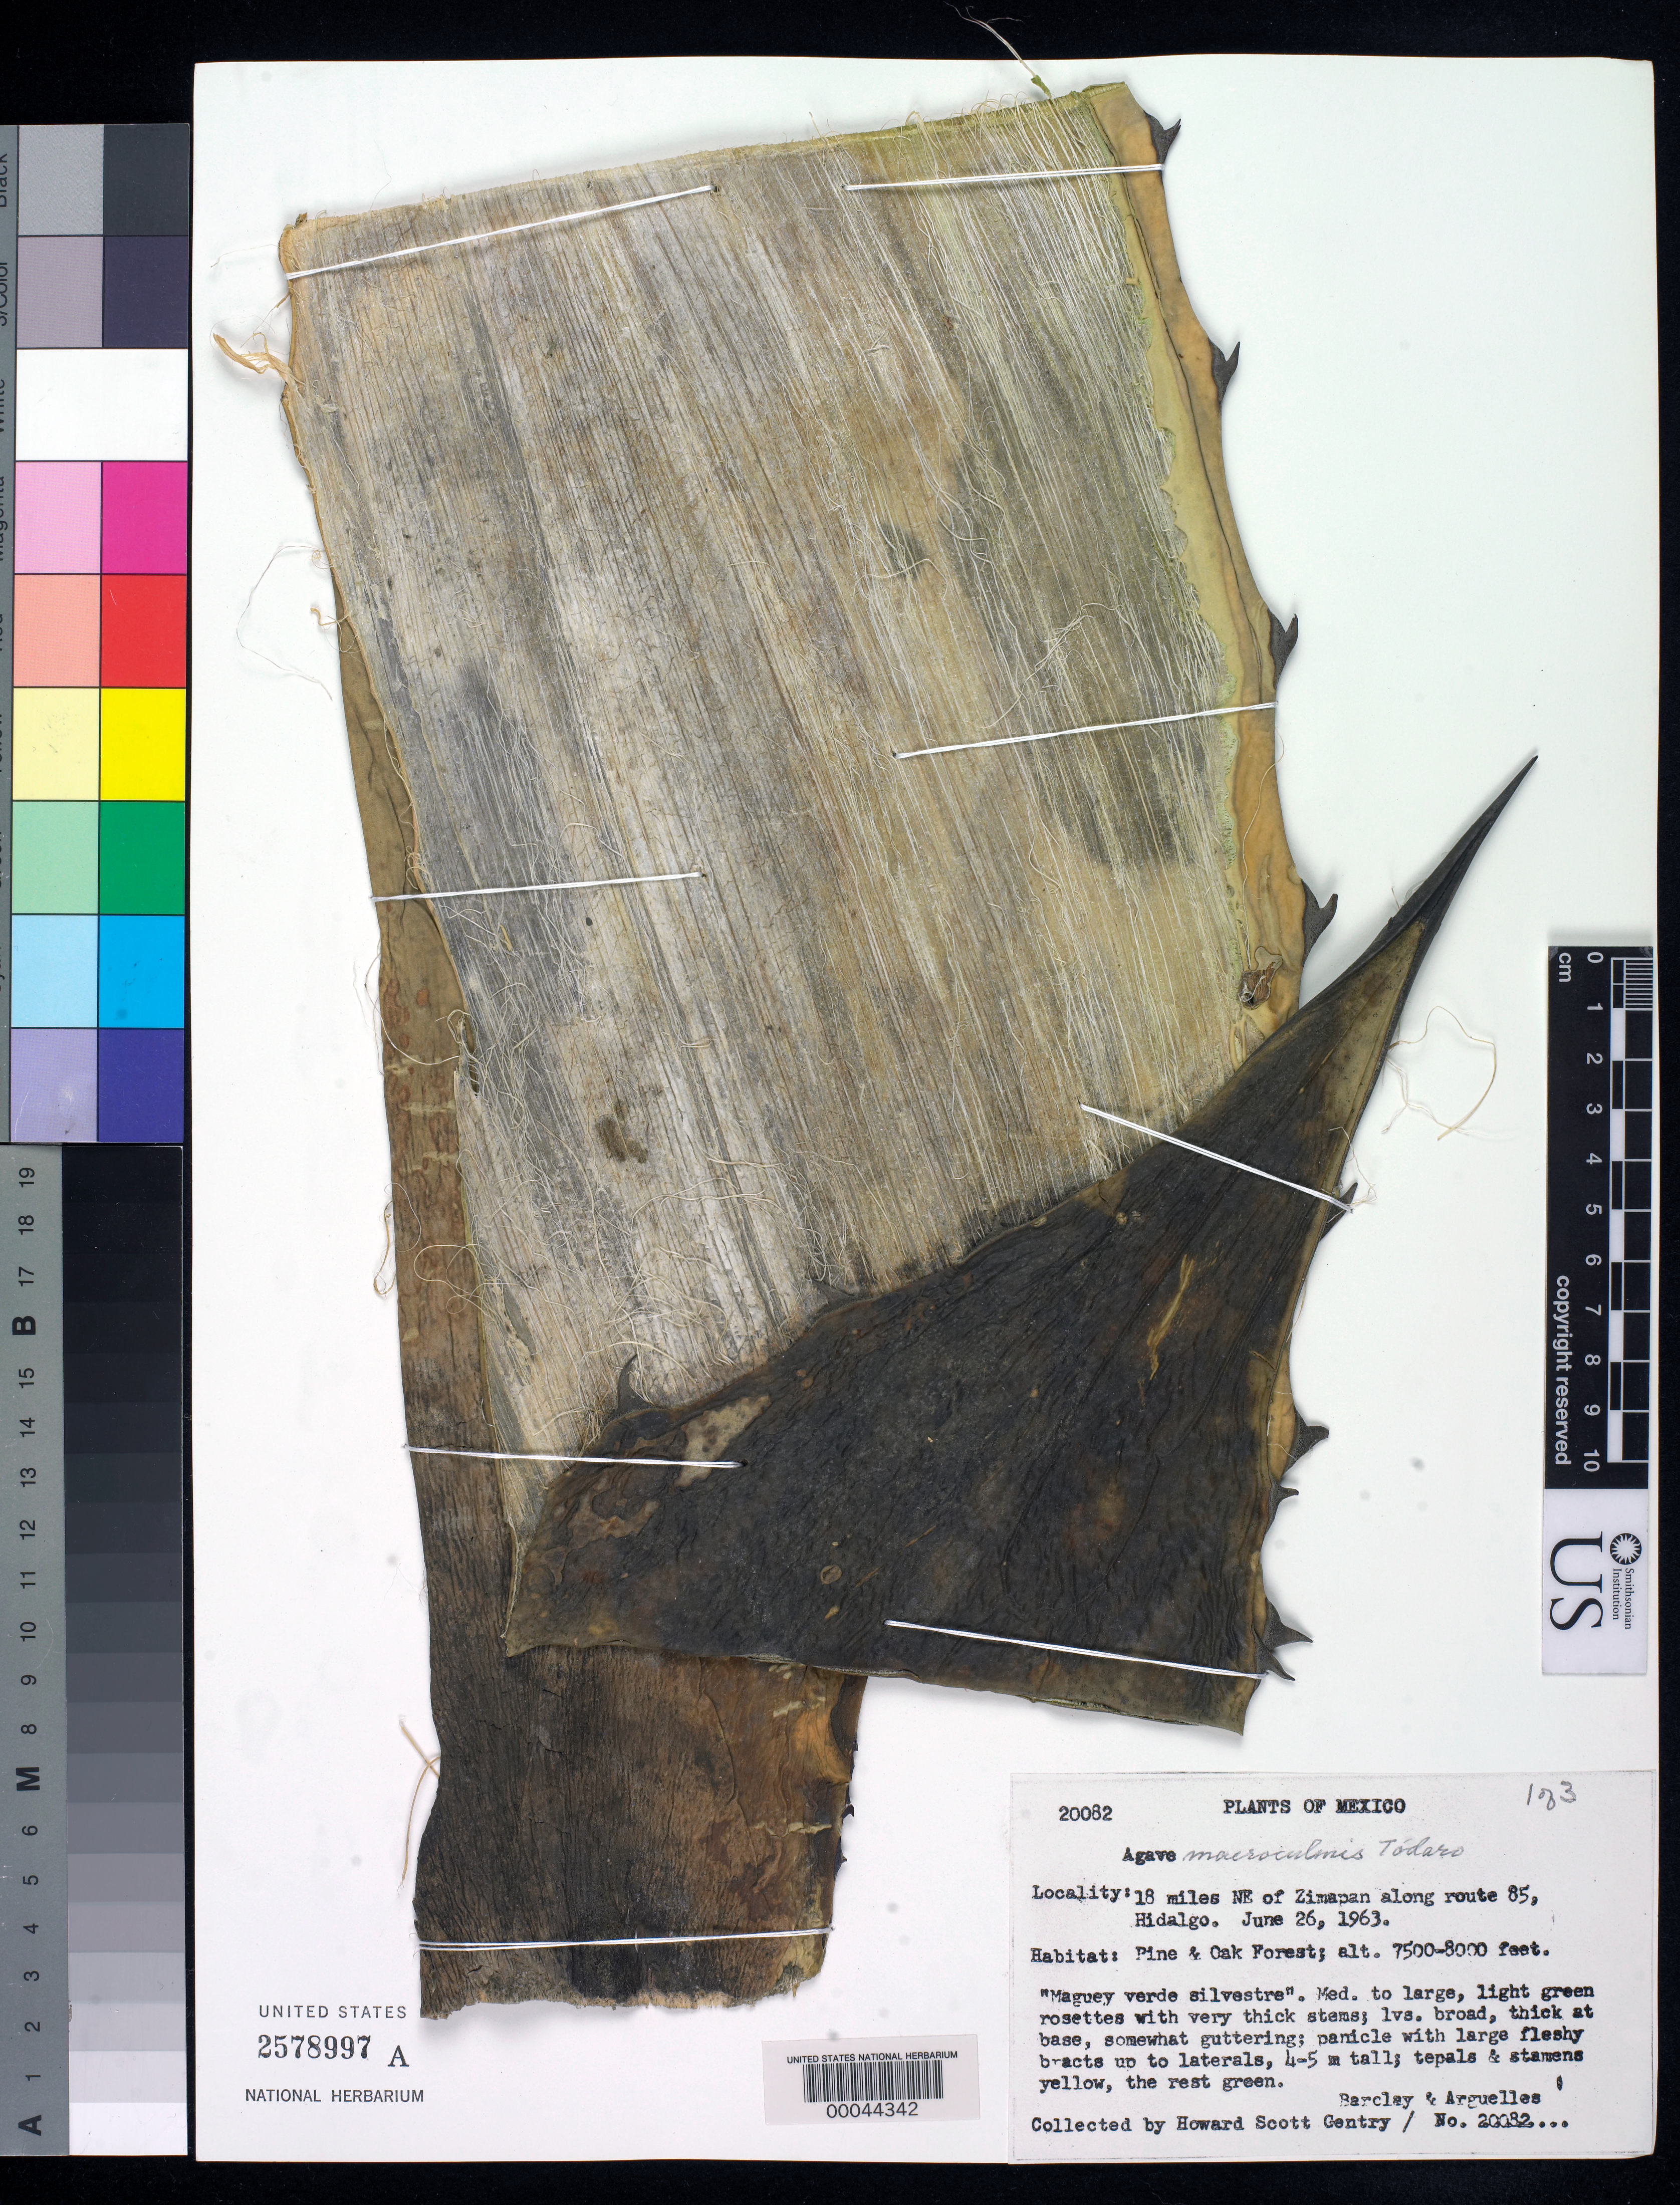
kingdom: Plantae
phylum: Tracheophyta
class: Liliopsida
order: Asparagales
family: Asparagaceae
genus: Agave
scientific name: Agave macroculmis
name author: Tod.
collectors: H. S. Gentry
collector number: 20082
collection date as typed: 26 Jun 1963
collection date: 1963-06-26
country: Mexico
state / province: Hidalgo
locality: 18 mi NE of Zimapan along route 85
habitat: Pine & oak forest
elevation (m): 2286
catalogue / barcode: US 2578997A